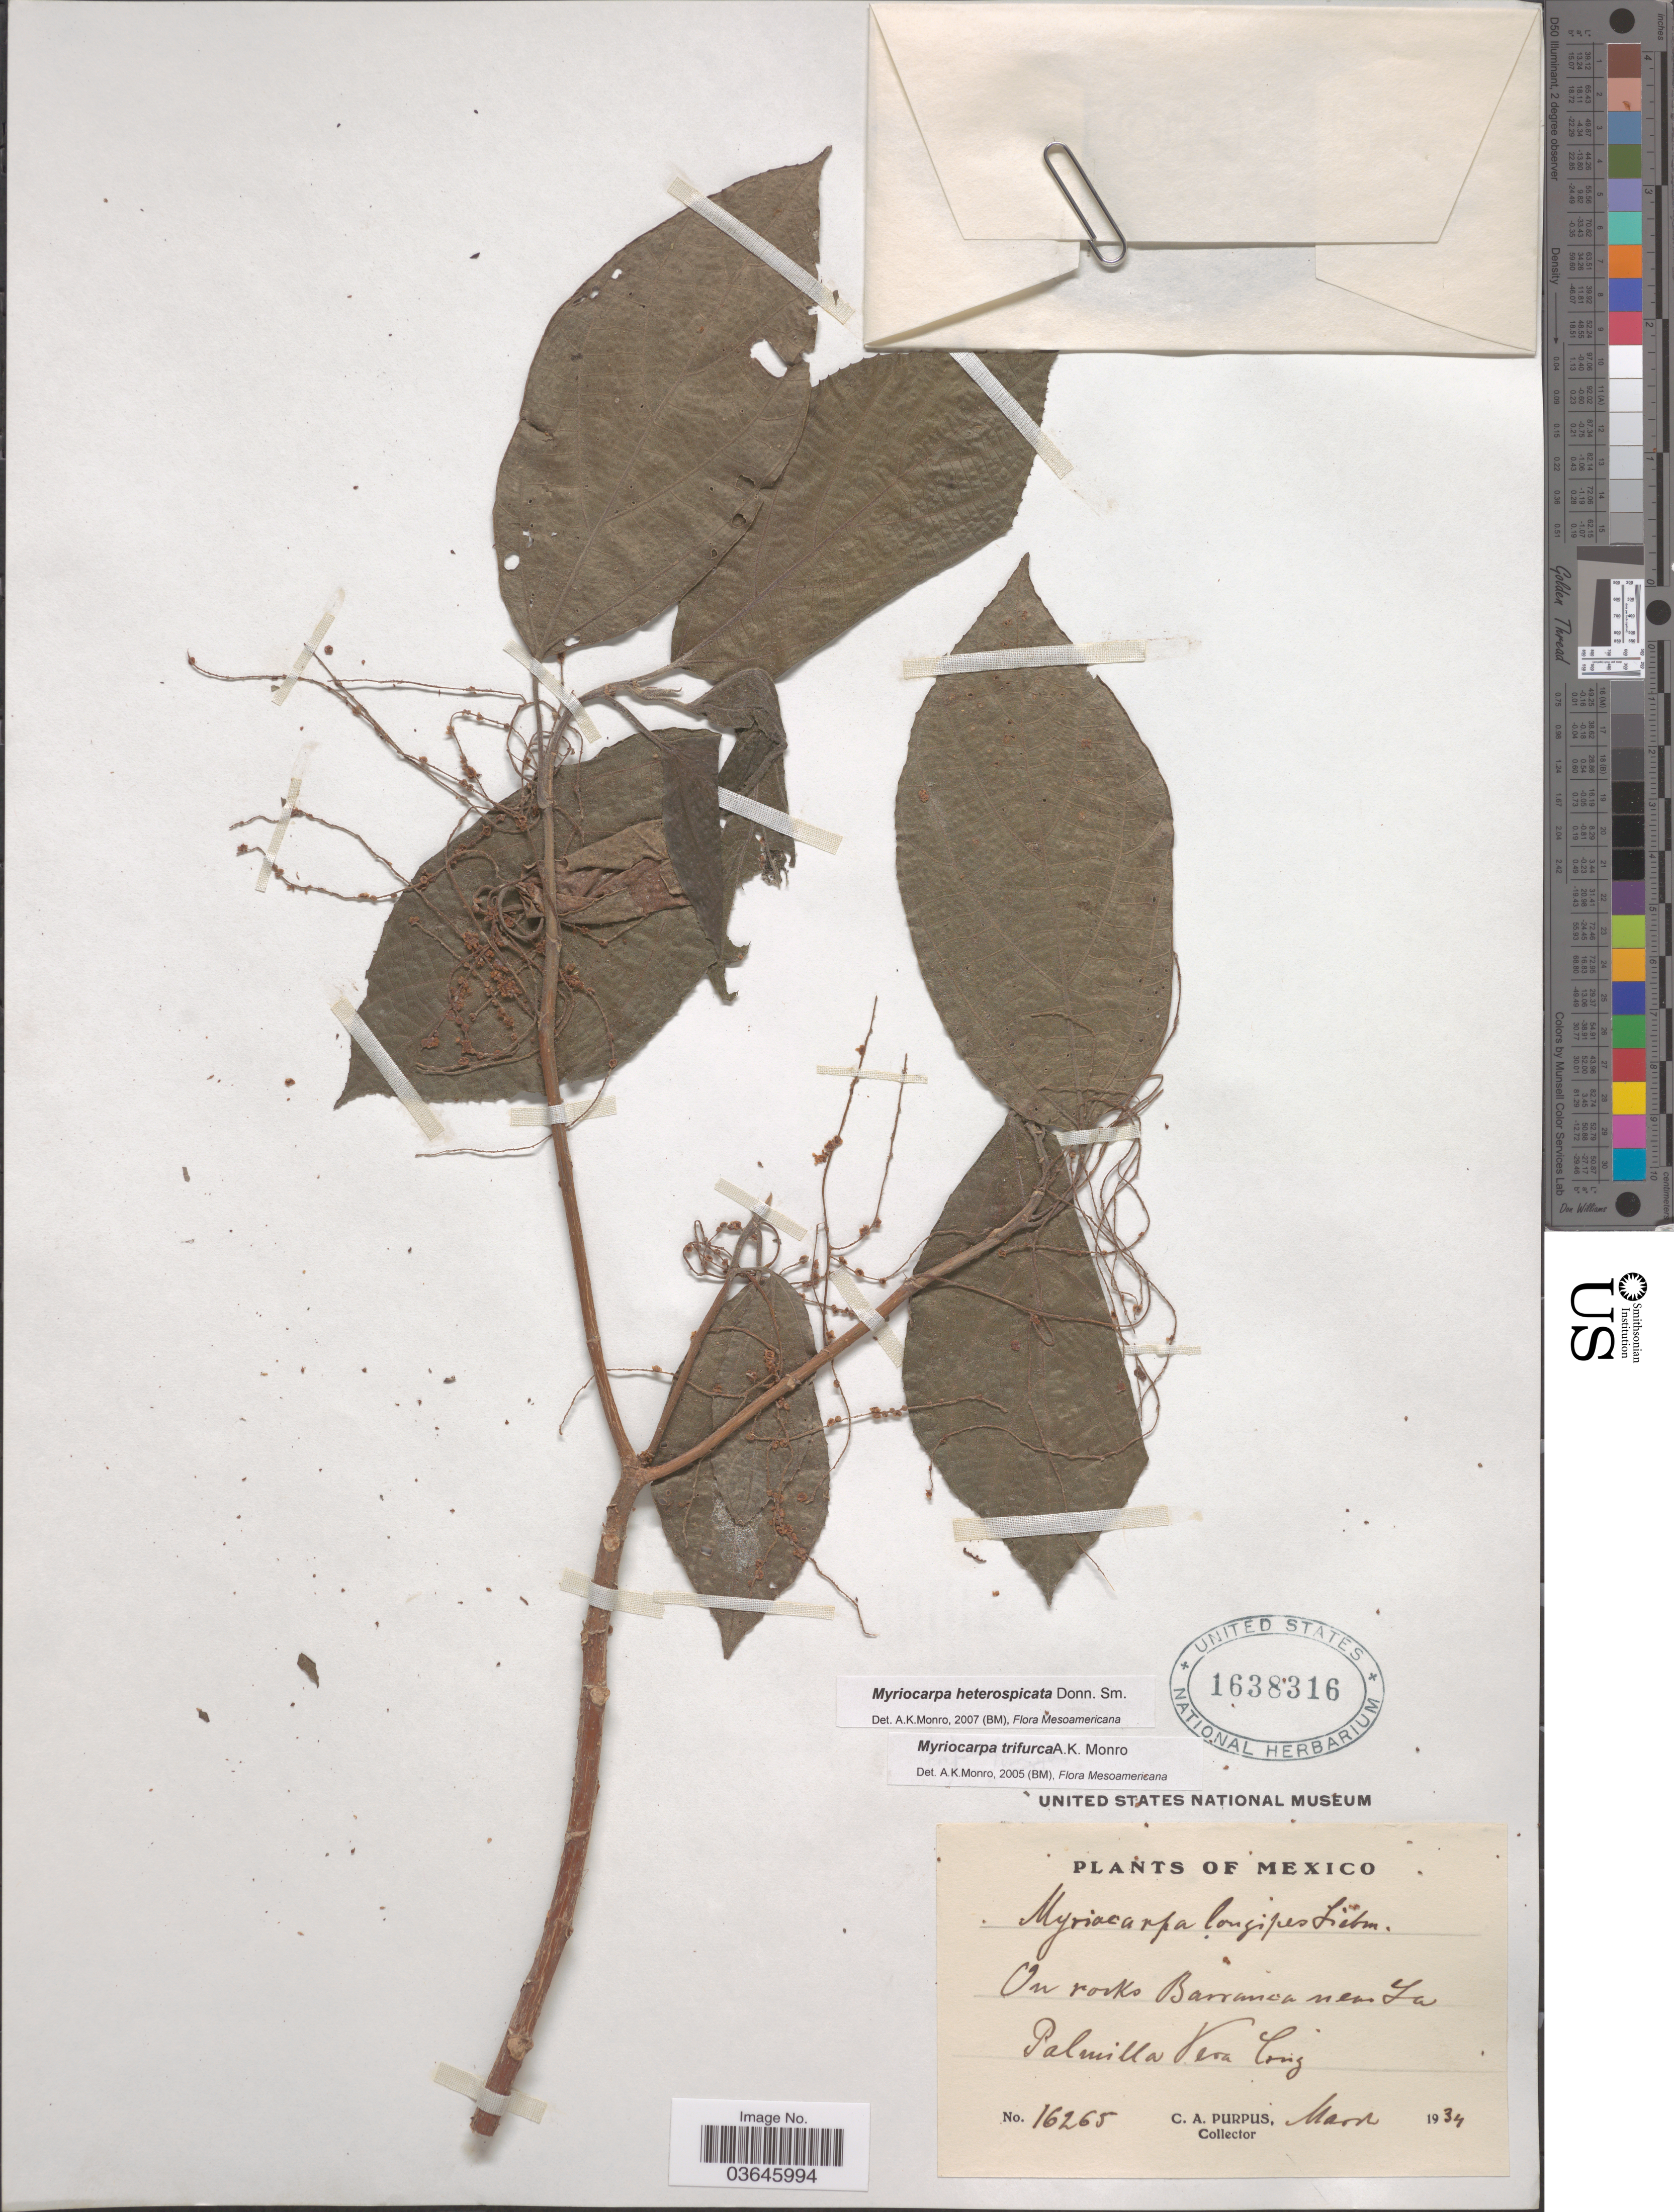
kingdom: Plantae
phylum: Tracheophyta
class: Magnoliopsida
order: Rosales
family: Urticaceae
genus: Myriocarpa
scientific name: Myriocarpa heterostachya Donn. Sm., nom. illeg.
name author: Donn. Sm.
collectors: C. A. Purpus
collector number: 16265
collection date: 1934-03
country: Mexico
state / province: Veracruz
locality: On rocks Barranca near La Palmilla Vera Cruz.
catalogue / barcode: US 1638316